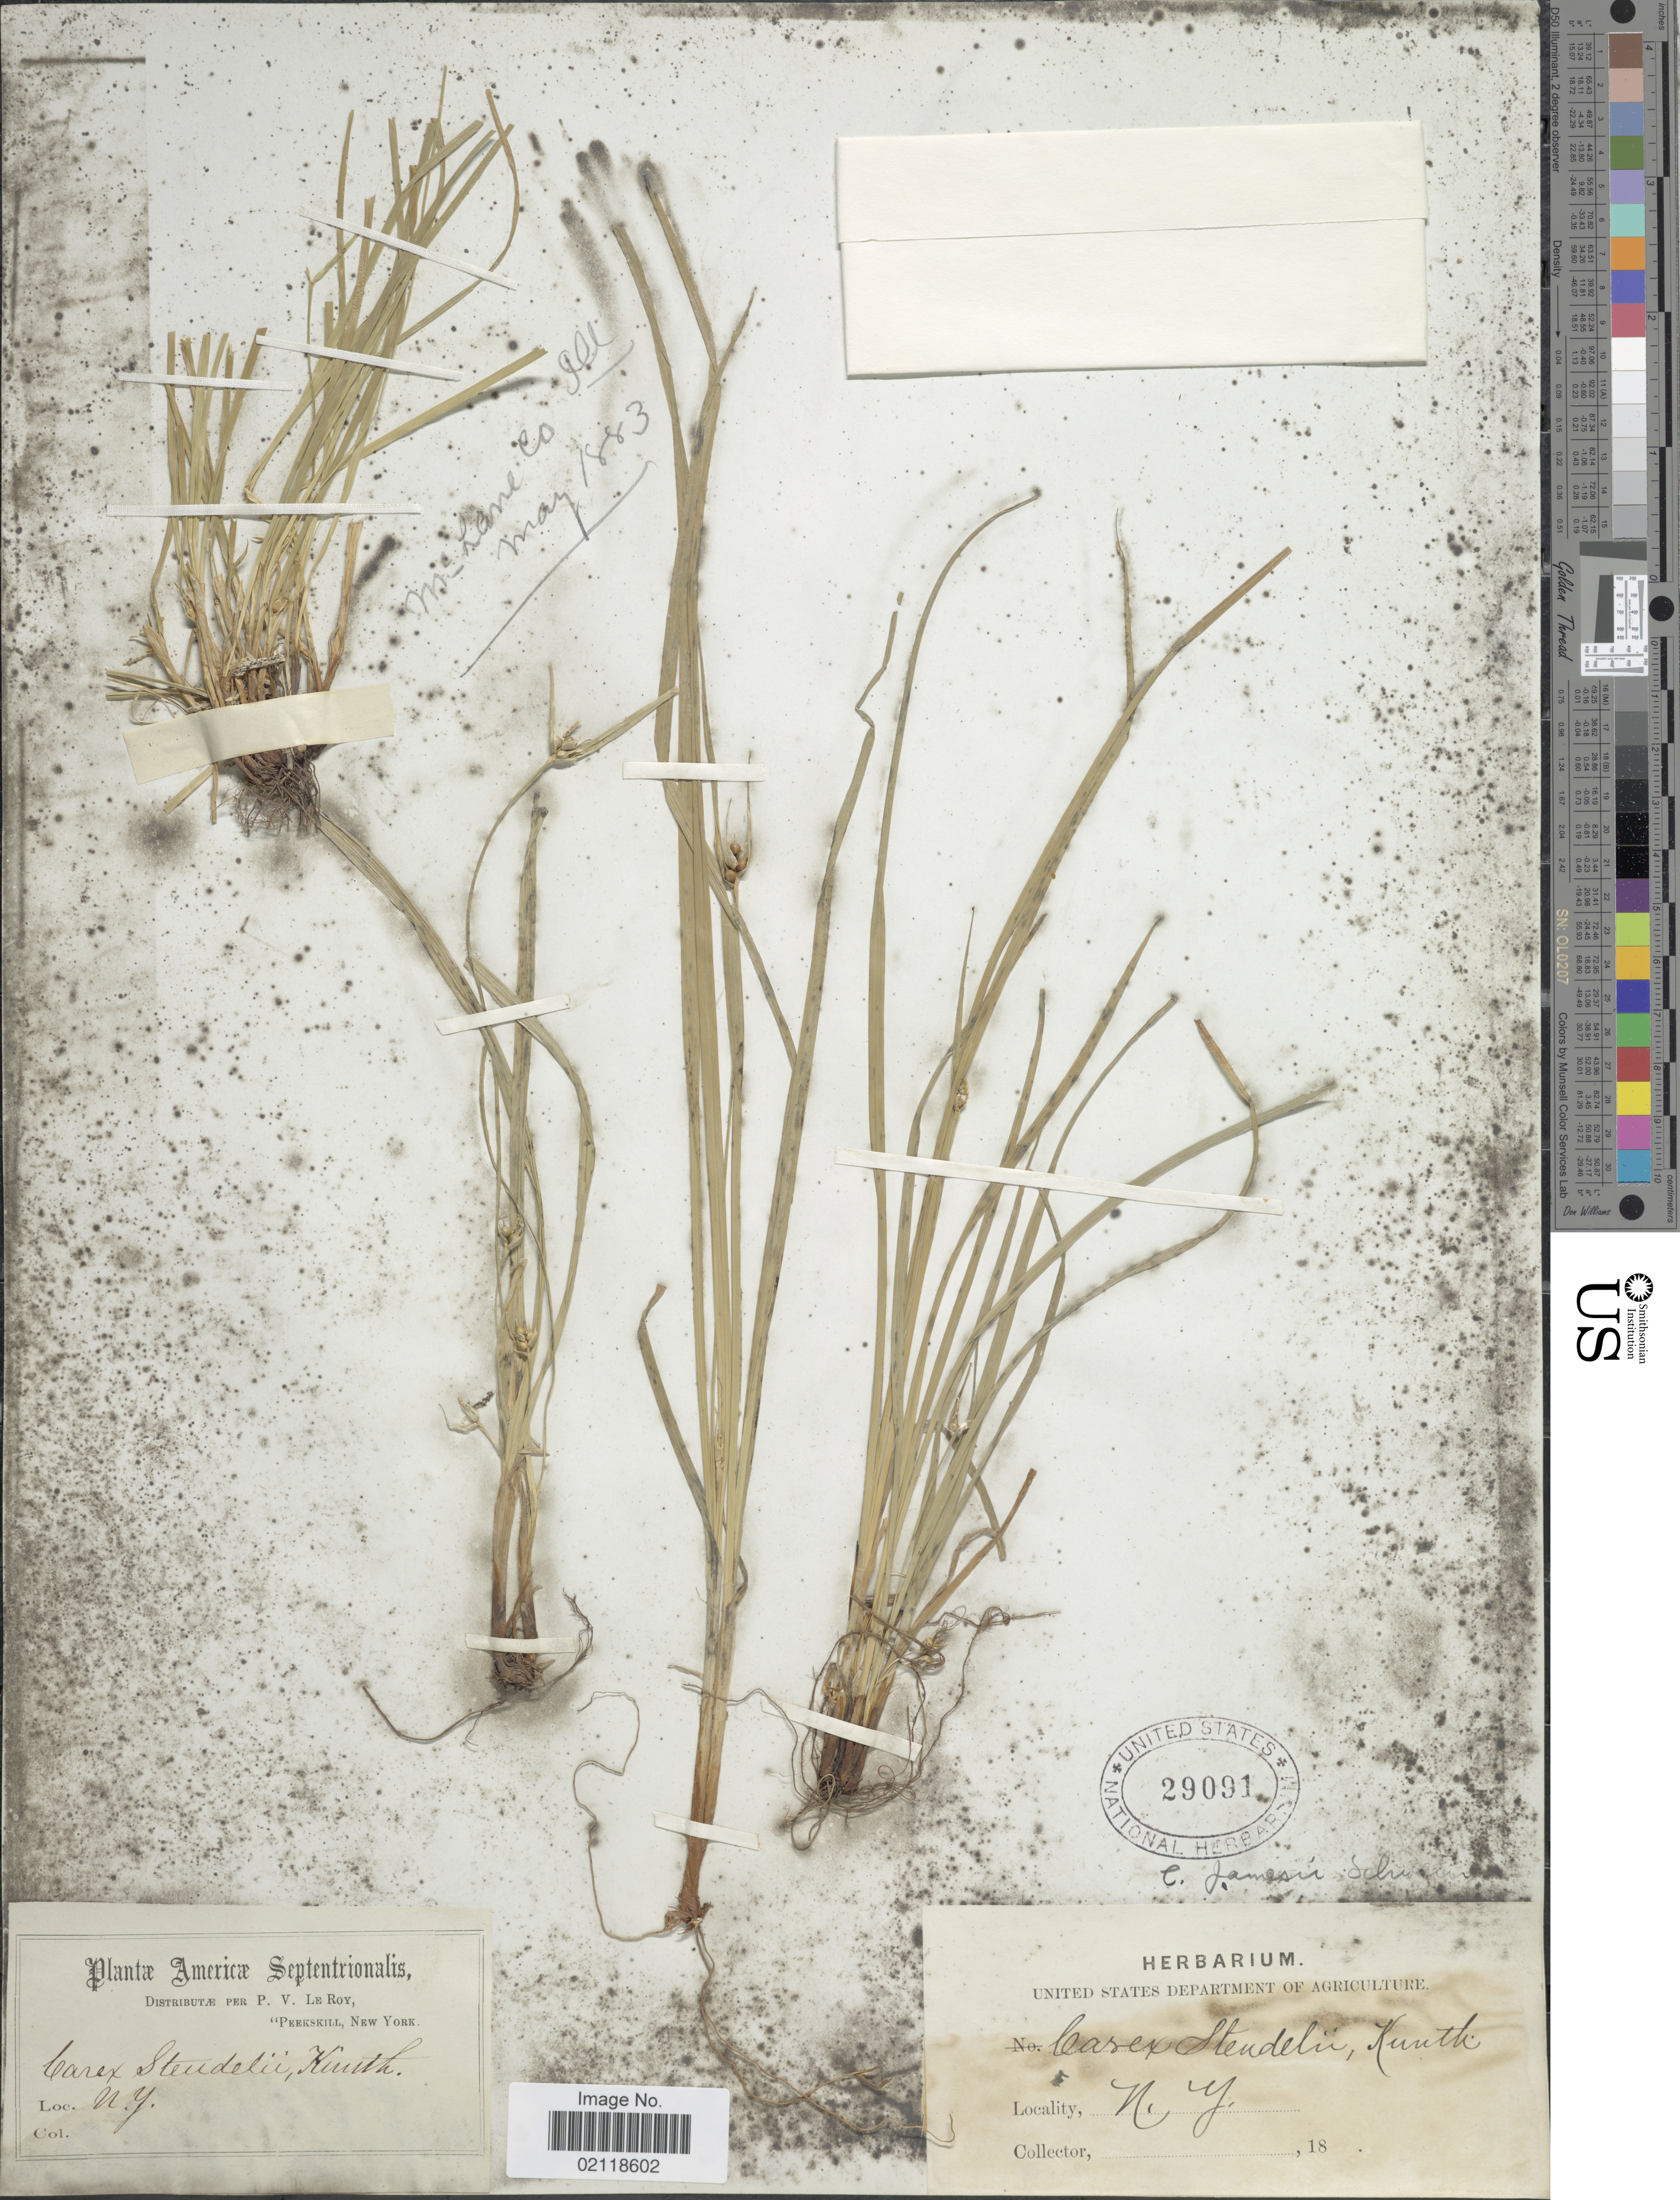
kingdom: Plantae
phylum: Tracheophyta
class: Liliopsida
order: Poales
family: Cyperaceae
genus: Carex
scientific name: Carex jamesii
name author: Schwein.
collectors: P. Le Roy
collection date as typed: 18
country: United States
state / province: New York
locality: Americae Septentrionalis, "Peekskill" [unsure placement].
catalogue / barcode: US 29091